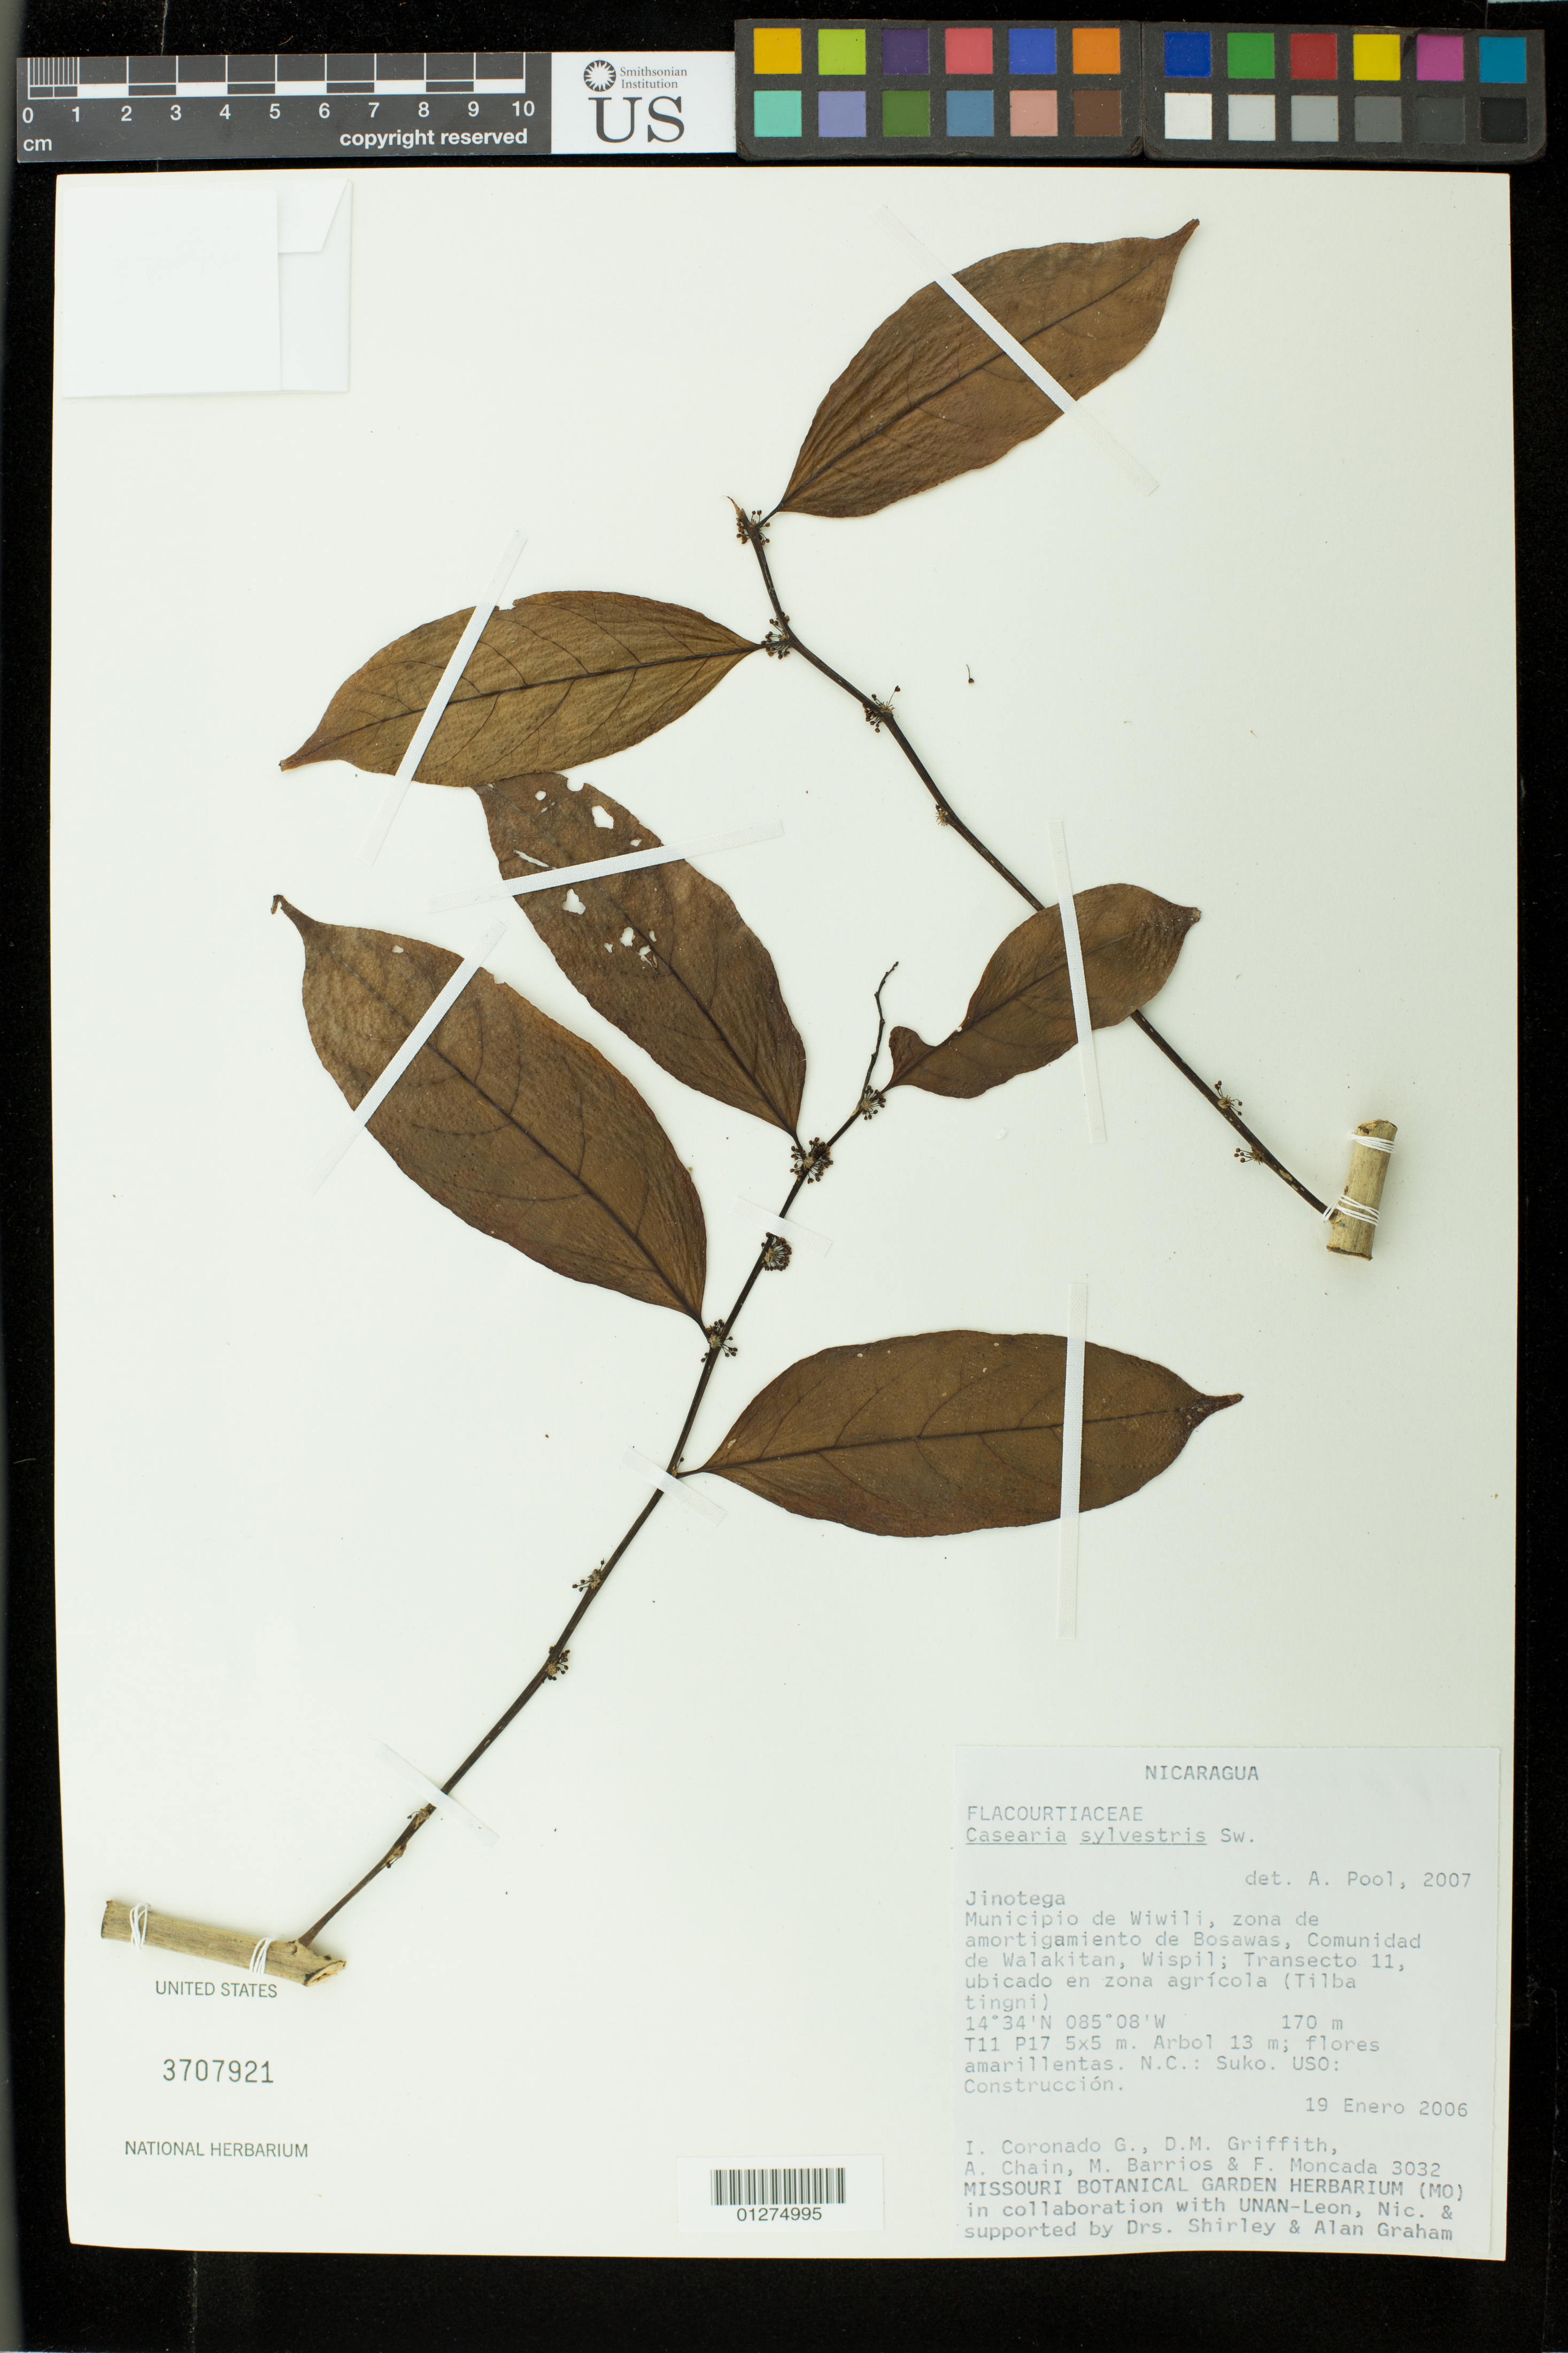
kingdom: Plantae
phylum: Tracheophyta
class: Magnoliopsida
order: Malpighiales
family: Salicaceae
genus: Casearia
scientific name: Casearia sylvestris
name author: Sw.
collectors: I. Coronado, D. Griffith, A. Chain, M. Barrios & F. Moncada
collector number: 3032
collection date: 2006-01-19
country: Nicaragua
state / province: Jinotega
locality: Municipio de Wiwili, zona de amortigamiento de Bosawas, Comunidad de Walakitan, Wispil; Transecto 11, ubicado en zona agricola (Tilba tingni)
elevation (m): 170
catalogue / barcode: US 3707921